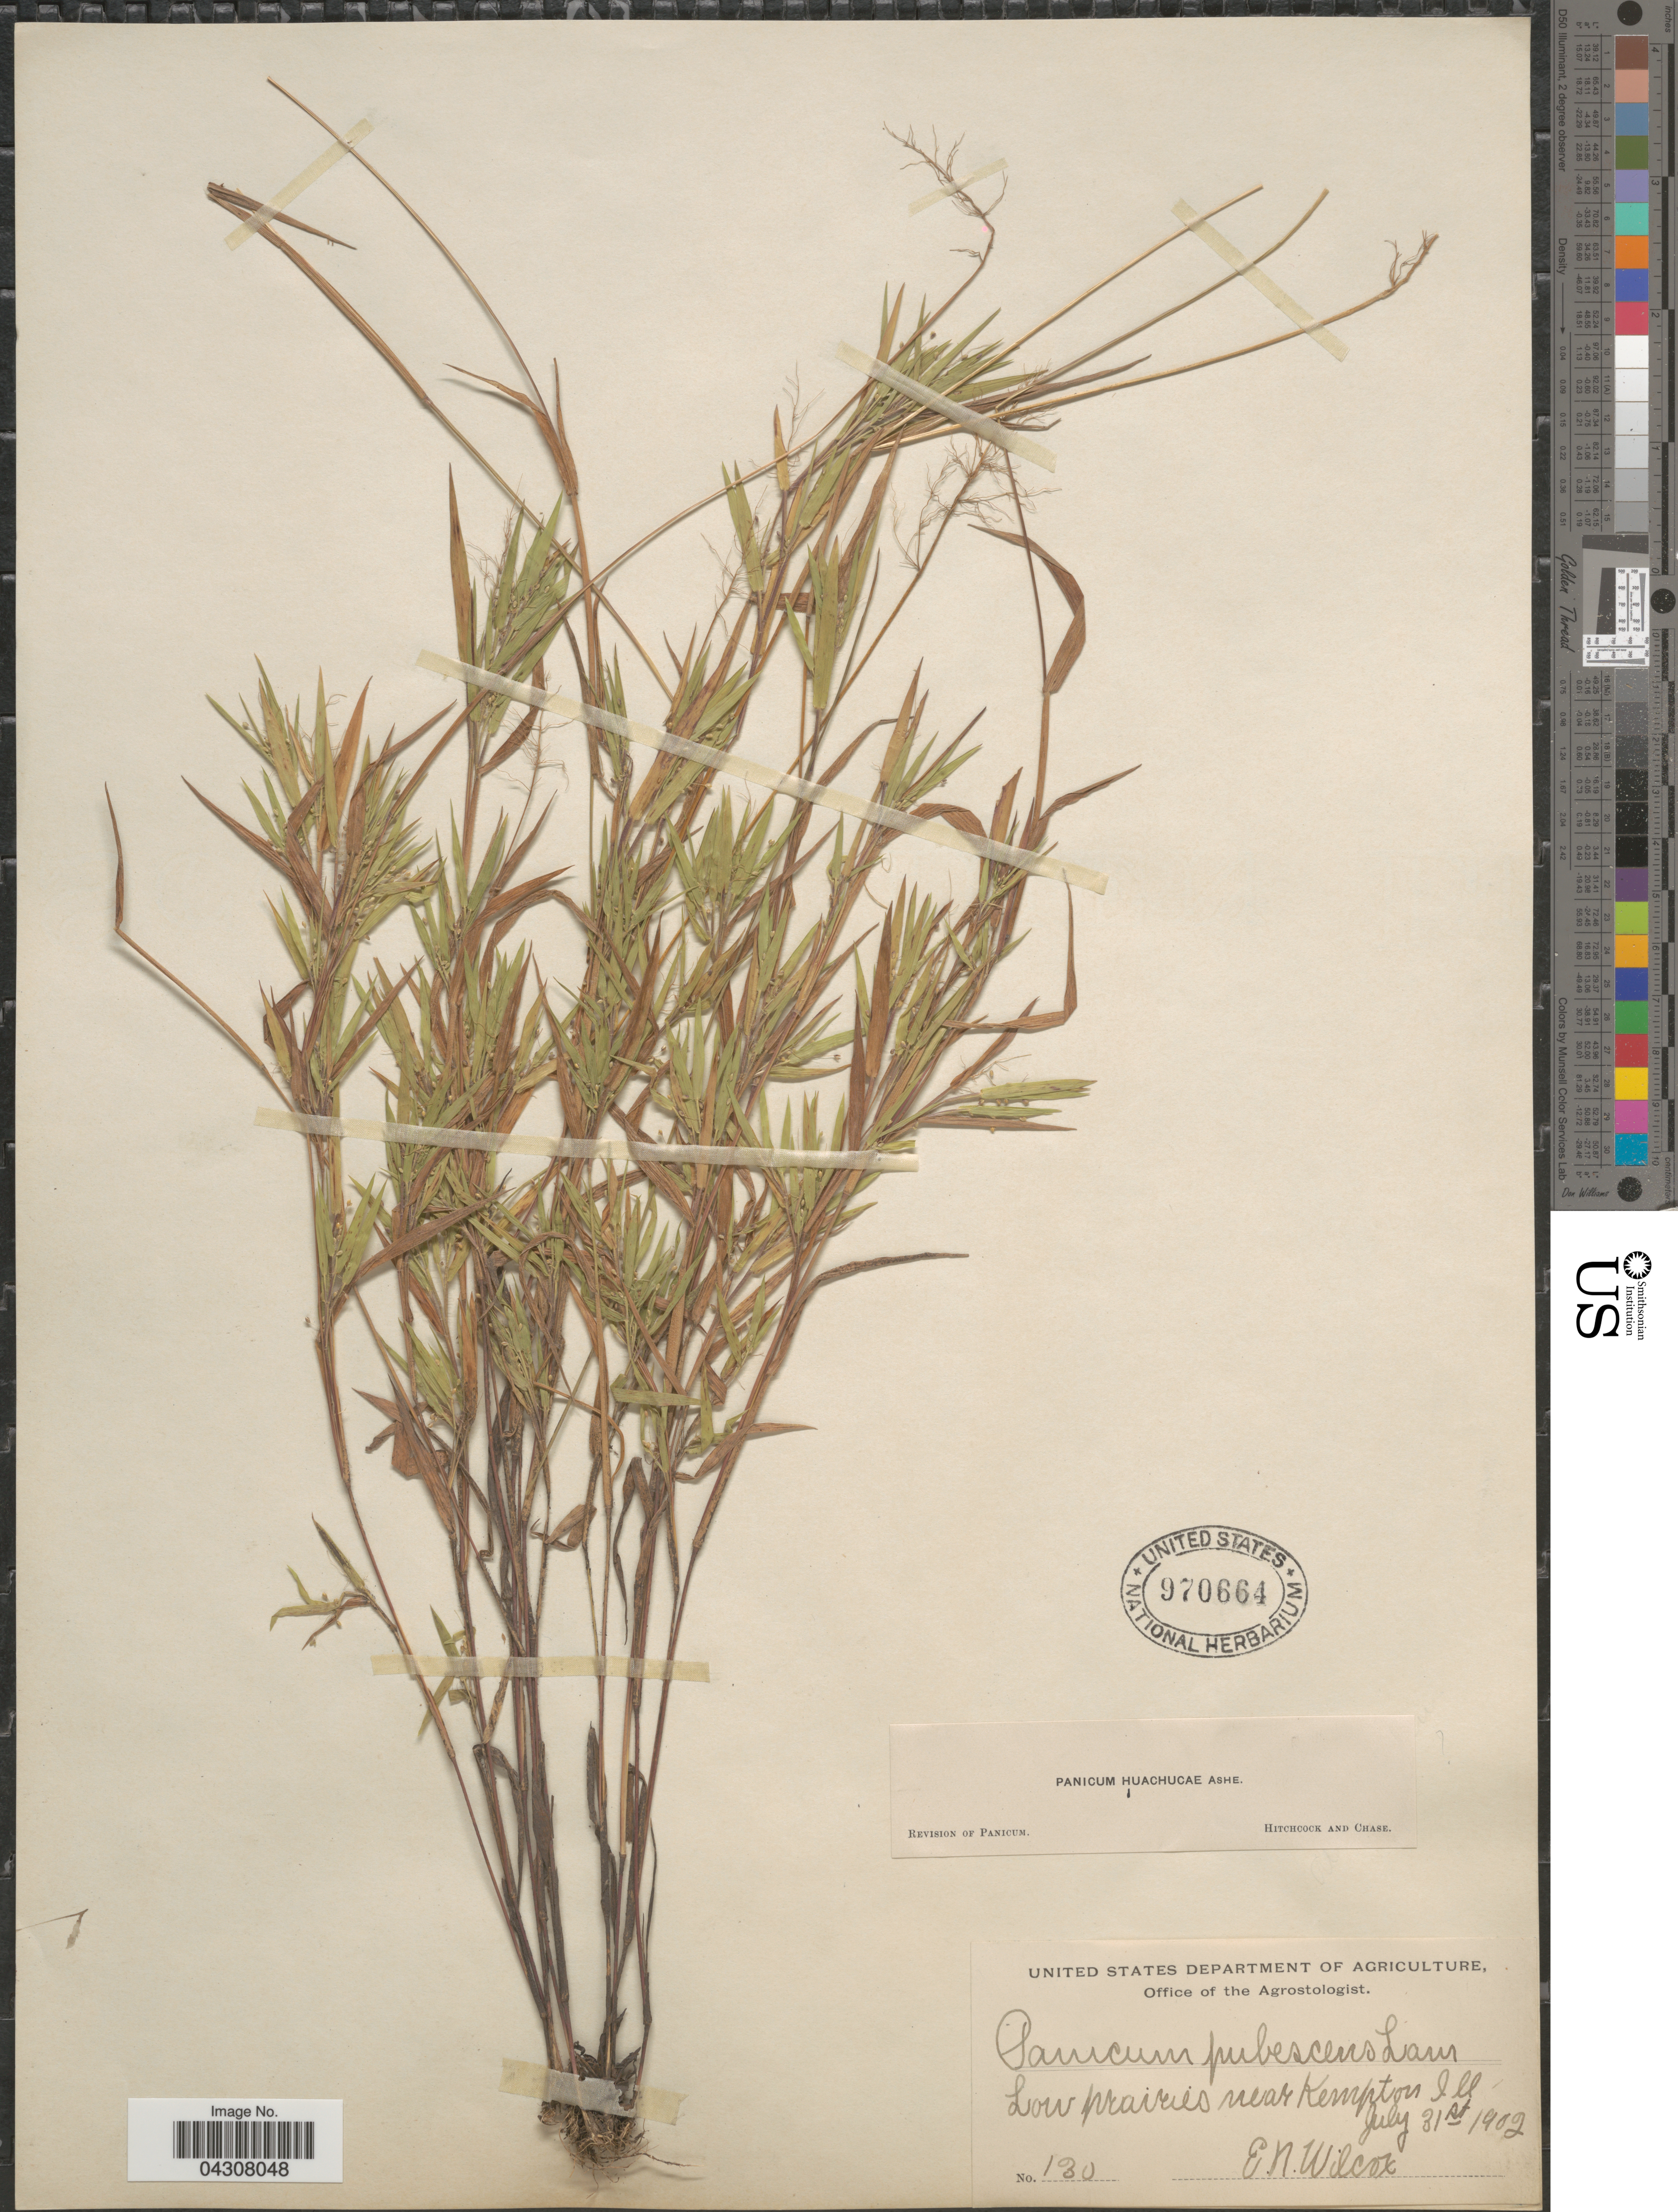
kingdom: Plantae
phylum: Tracheophyta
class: Liliopsida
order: Poales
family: Poaceae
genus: Dichanthelium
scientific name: Dichanthelium acuminatum var. acuminatum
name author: (Sw.) Gould & C.A. Clark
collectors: E. Wilcox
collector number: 130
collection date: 1902-07-31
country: United States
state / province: Illinois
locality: Low prairies near Kempton.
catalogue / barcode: US 970664